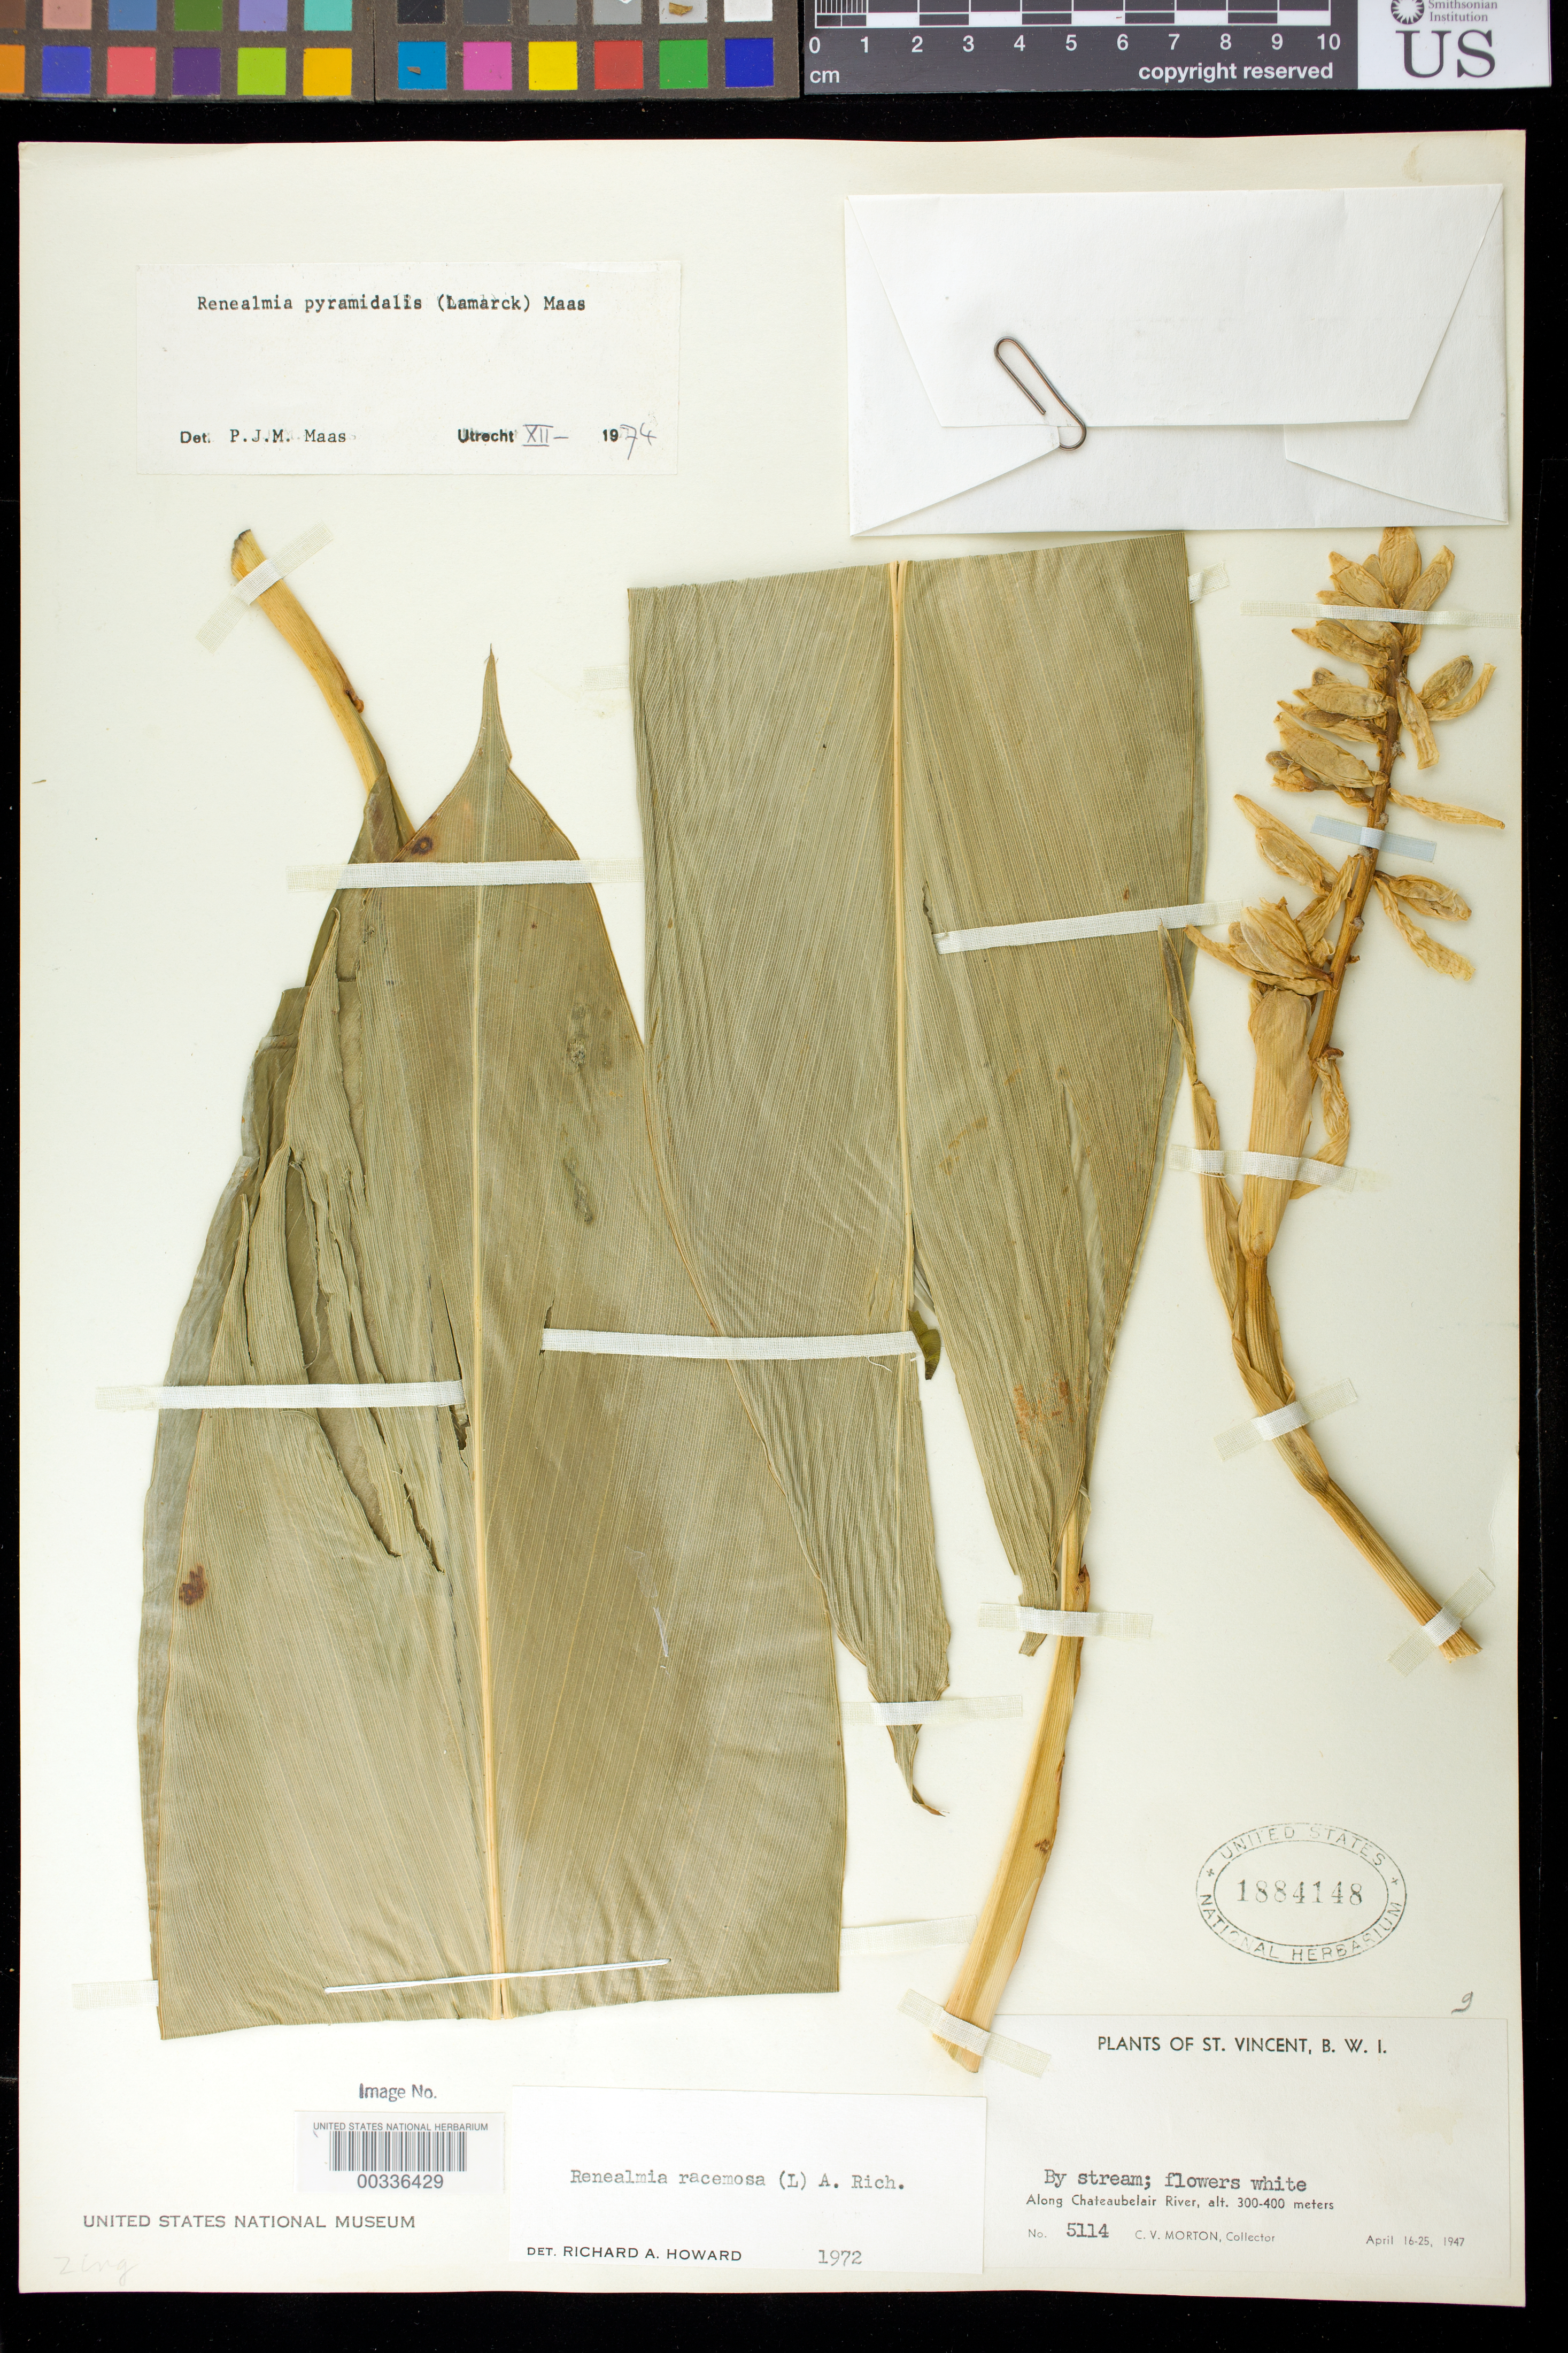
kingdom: Plantae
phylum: Tracheophyta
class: Liliopsida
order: Zingiberales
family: Zingiberaceae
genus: Renealmia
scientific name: Renealmia pyramidalis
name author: (Lam.) Maas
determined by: Maas, Paul J. M.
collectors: C. V. Morton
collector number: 5114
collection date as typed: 16 Apr 1947 to 25 Apr 1947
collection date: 1947-04-16/1947-04-25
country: Dominica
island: Dominica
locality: Along chateaubelair river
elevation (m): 300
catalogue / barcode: US 1884148